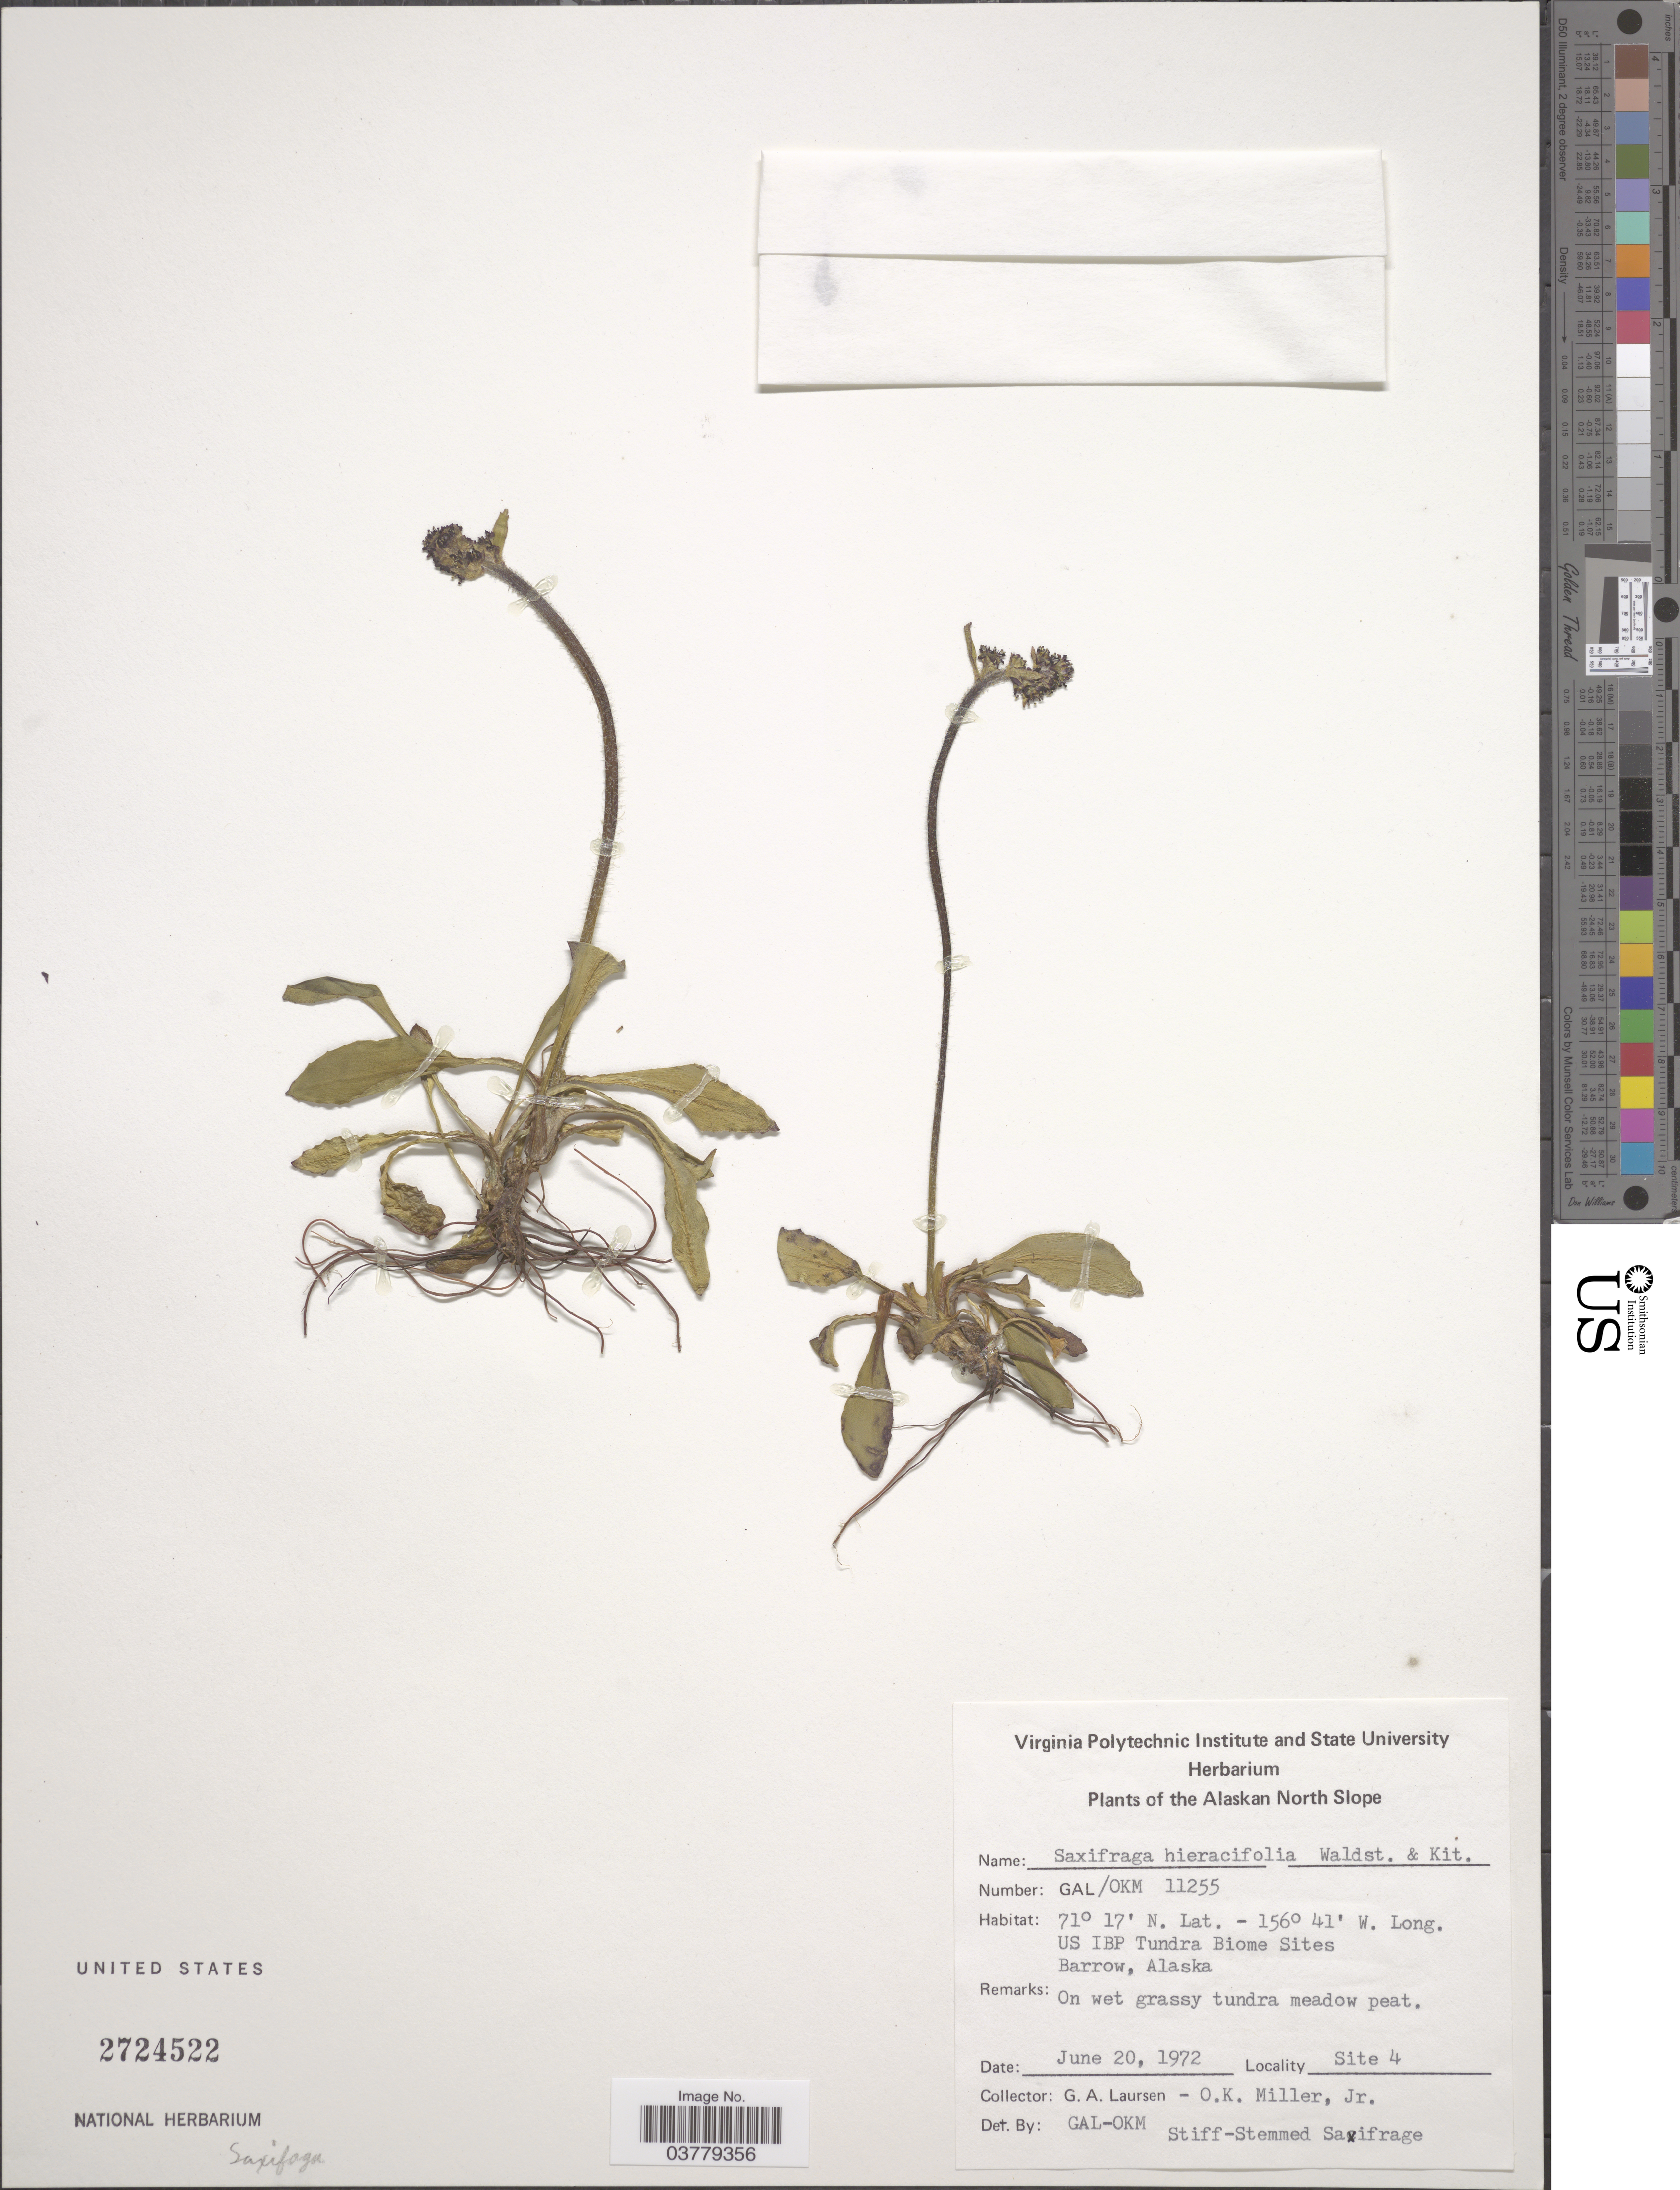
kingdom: Plantae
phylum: Tracheophyta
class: Magnoliopsida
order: Saxifragales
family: Saxifragaceae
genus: Micranthes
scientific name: Micranthes hieraciifolia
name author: (Waldst. & Kit. ex Willd.) Haw.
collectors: G. Laursen & O. Miller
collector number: GAL/OKM 11255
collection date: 1972-06-20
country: United States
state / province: Alaska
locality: The Alaskan North Slope. US IBP Tundra Biome Sites Barrow. Site 4.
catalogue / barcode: US 2724522